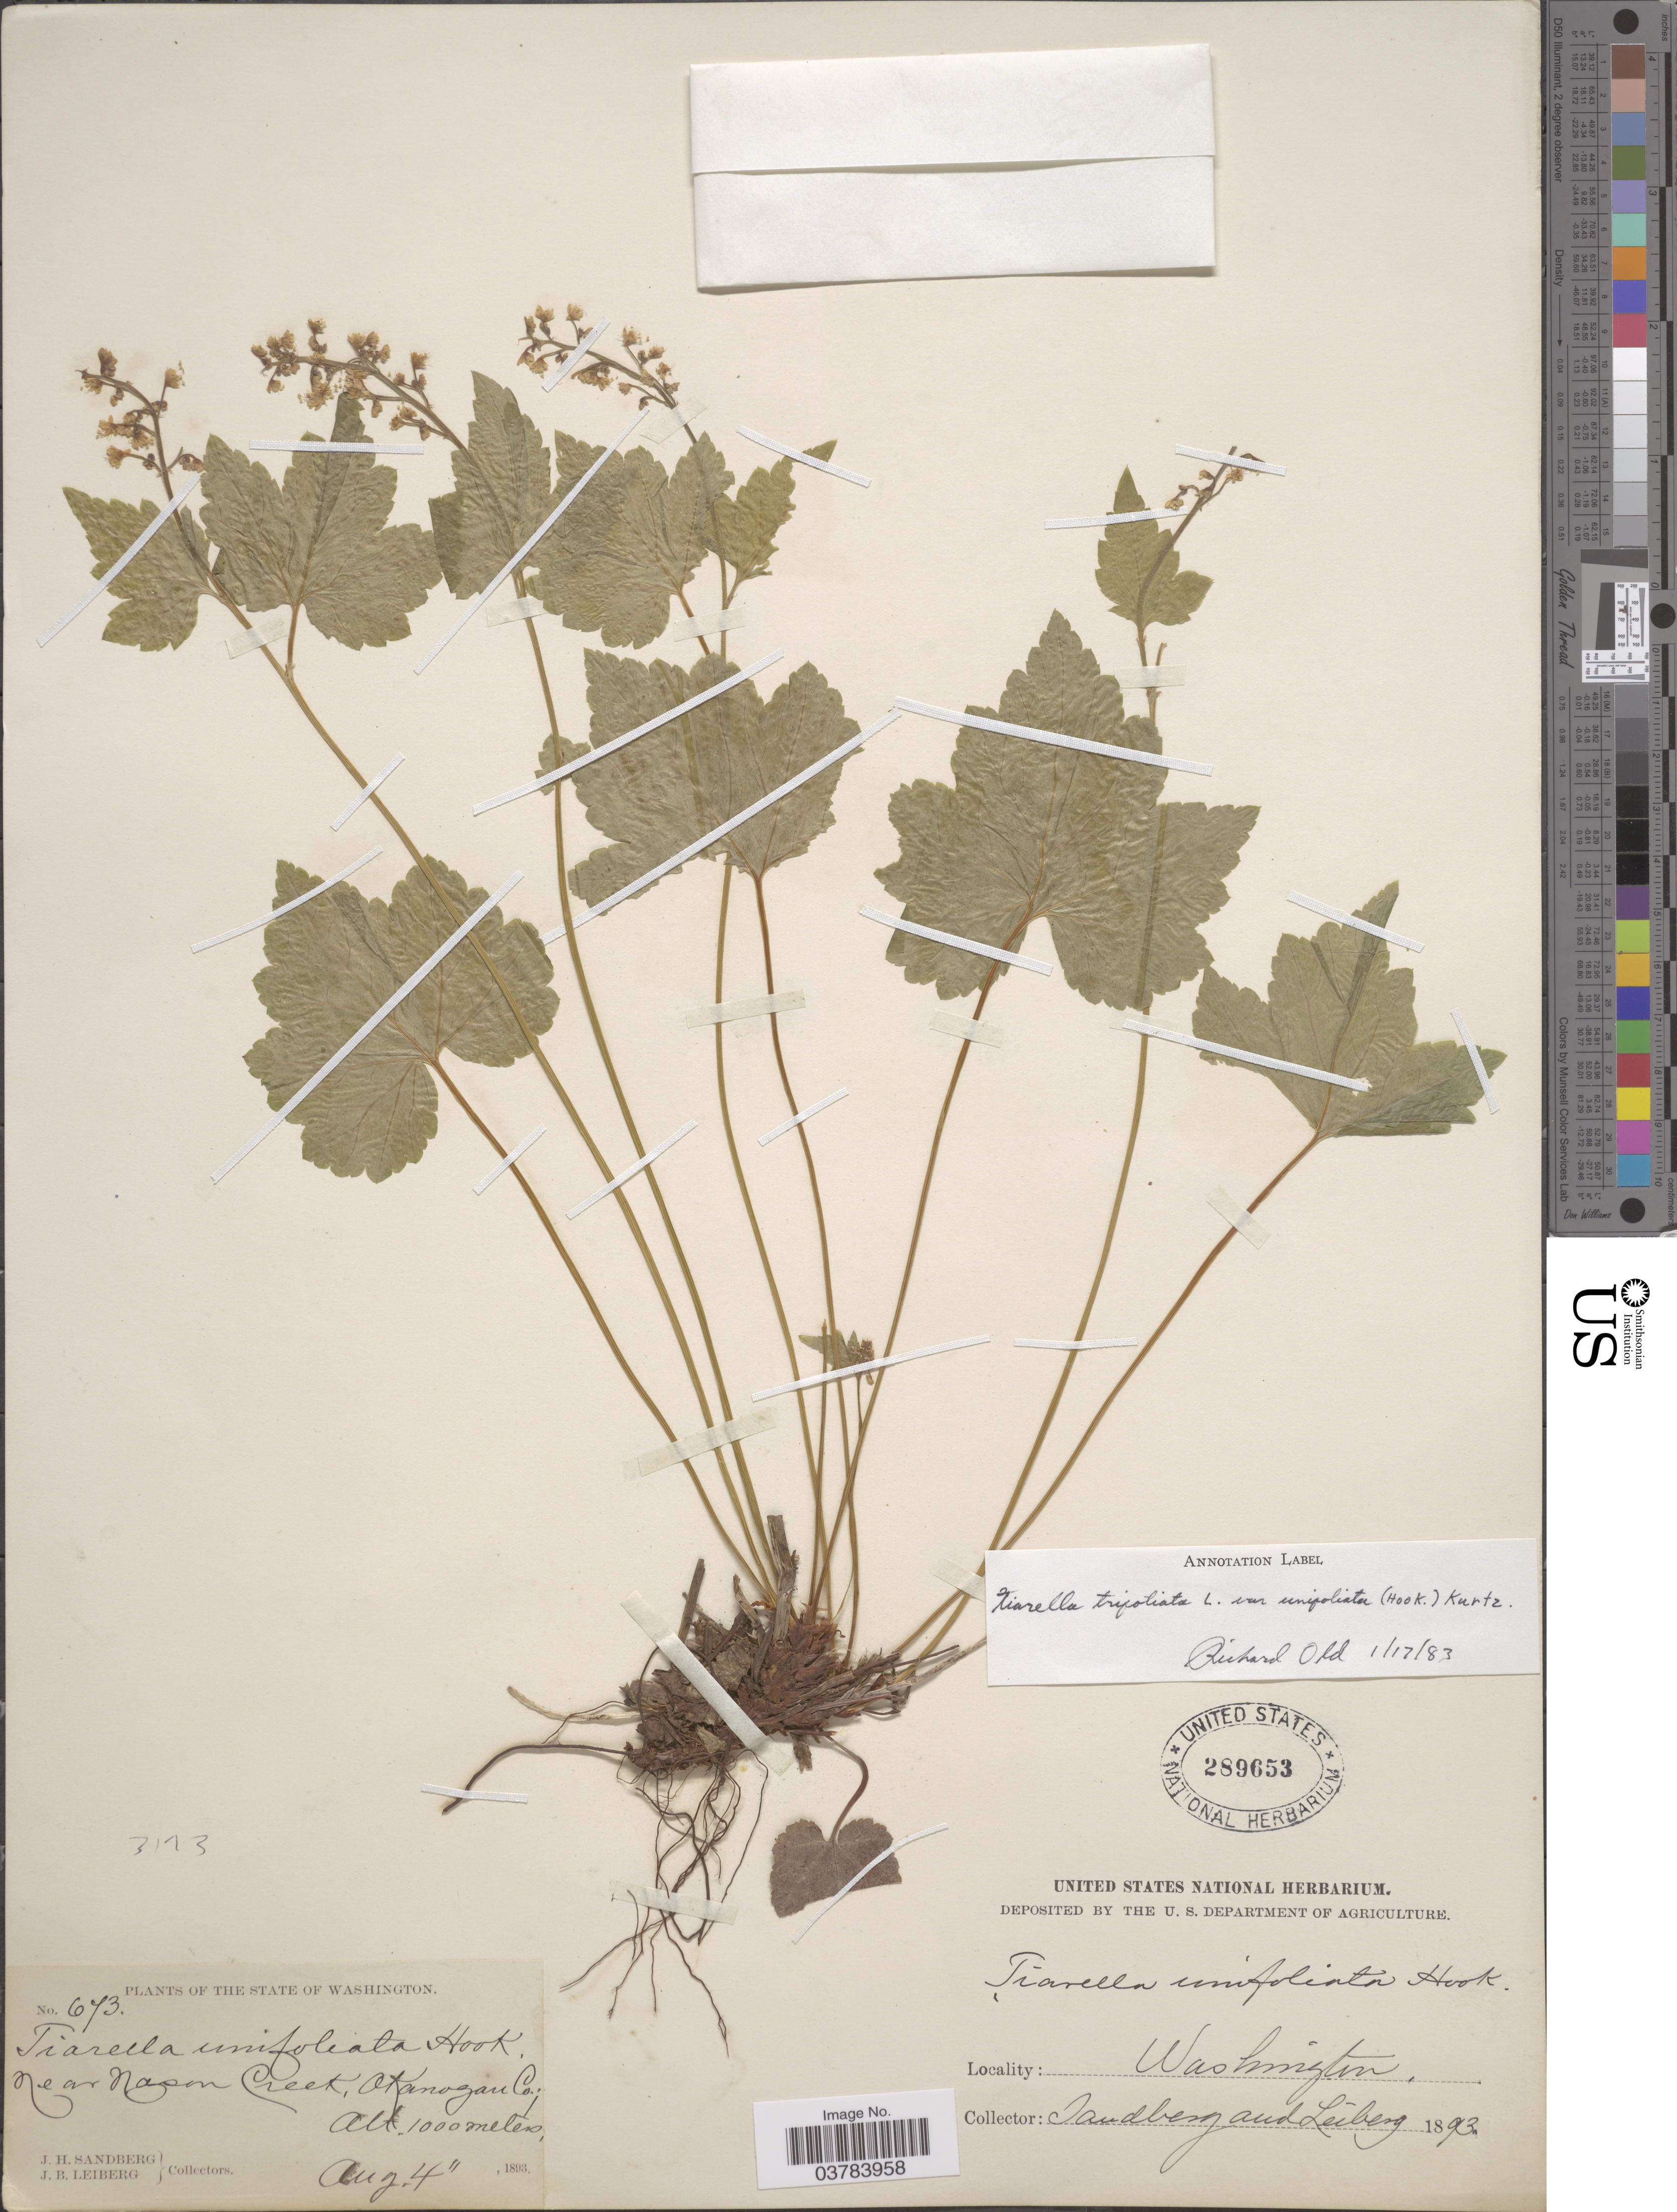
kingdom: Plantae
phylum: Tracheophyta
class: Magnoliopsida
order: Saxifragales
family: Saxifragaceae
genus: Tiarella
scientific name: Tiarella trifoliata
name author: L.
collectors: J. H. Sandberg & J. B. Leiberg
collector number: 673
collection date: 1893-08-04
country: United States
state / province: Washington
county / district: Okanogan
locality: Near Mason Creek, Okanogan Co.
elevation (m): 1000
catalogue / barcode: US 289653